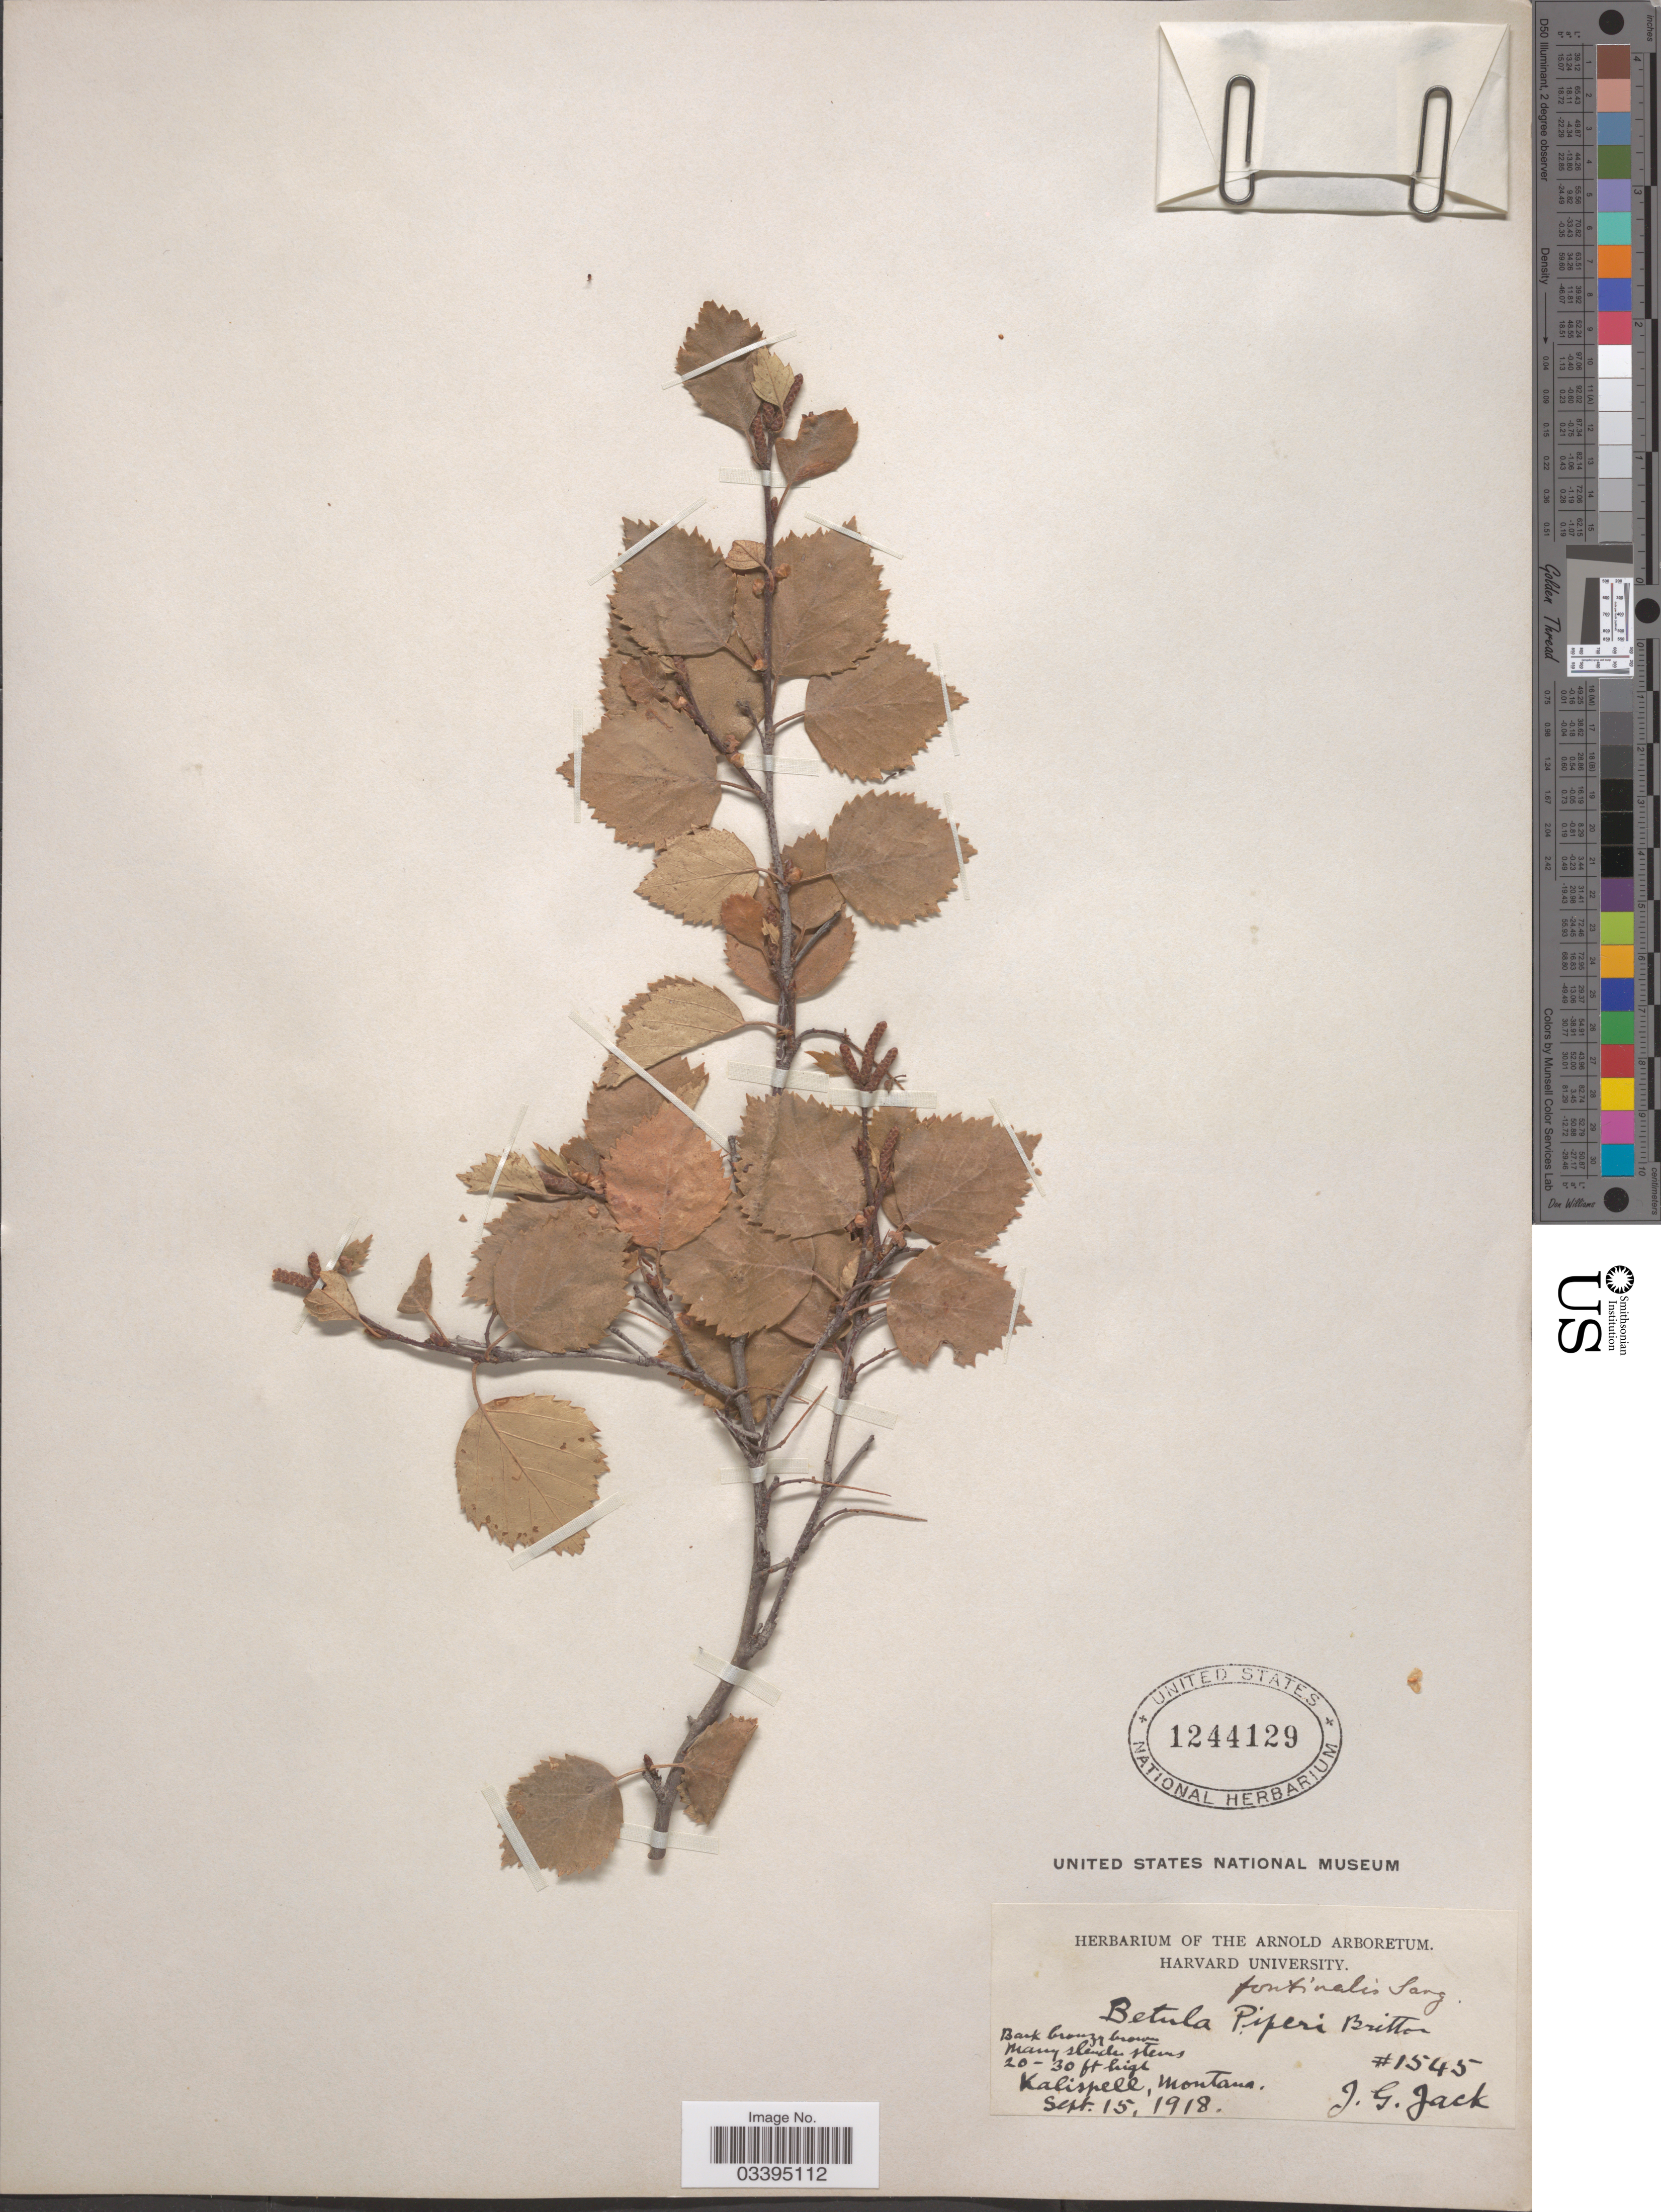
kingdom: Plantae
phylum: Tracheophyta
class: Magnoliopsida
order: Fagales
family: Betulaceae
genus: Betula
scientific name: Betula fontinalis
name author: Sarg.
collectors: J. G. Jack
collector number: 1545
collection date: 1918-09-15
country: United States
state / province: Montana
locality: Kalispell.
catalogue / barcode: US 1244129